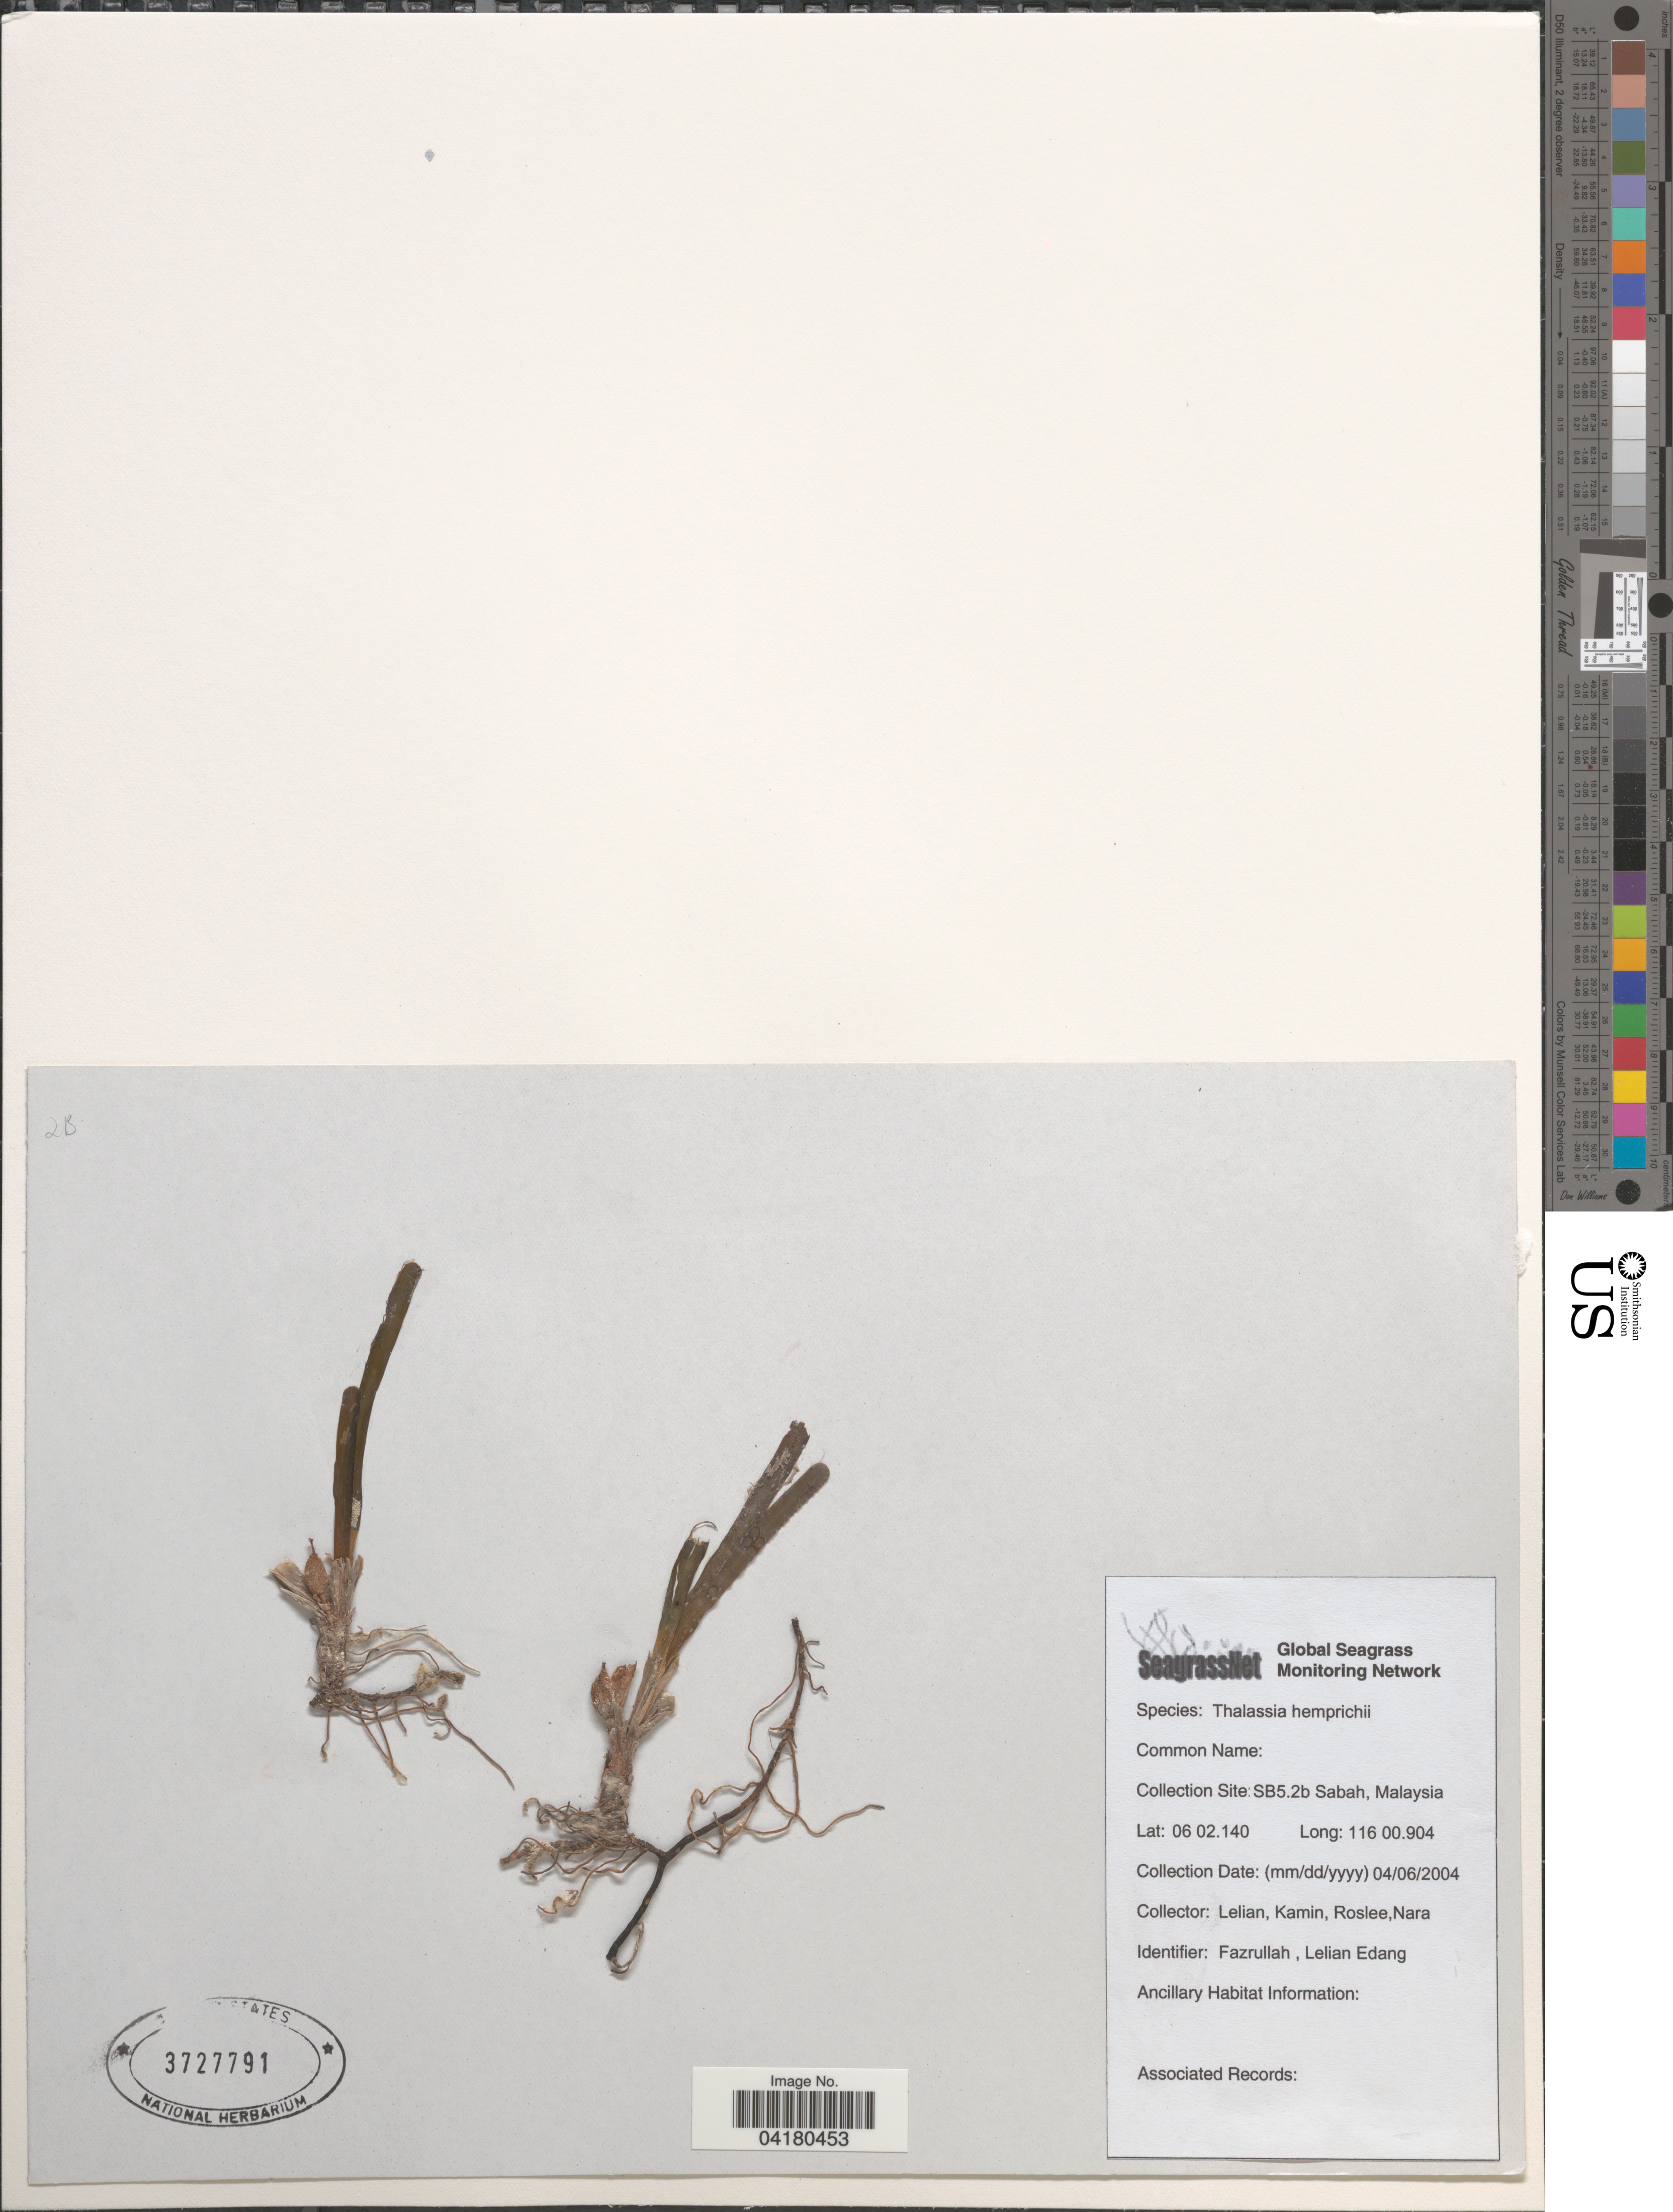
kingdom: Plantae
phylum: Tracheophyta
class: Liliopsida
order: Alismatales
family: Hydrocharitaceae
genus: Thalassia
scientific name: Thalassia hemprichii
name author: Asch.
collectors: Lelian, Kamin, Roslee & Nara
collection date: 2004-06-04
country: Malaysia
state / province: Sabah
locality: Collection Site: SB5.2b.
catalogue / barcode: US 3727791